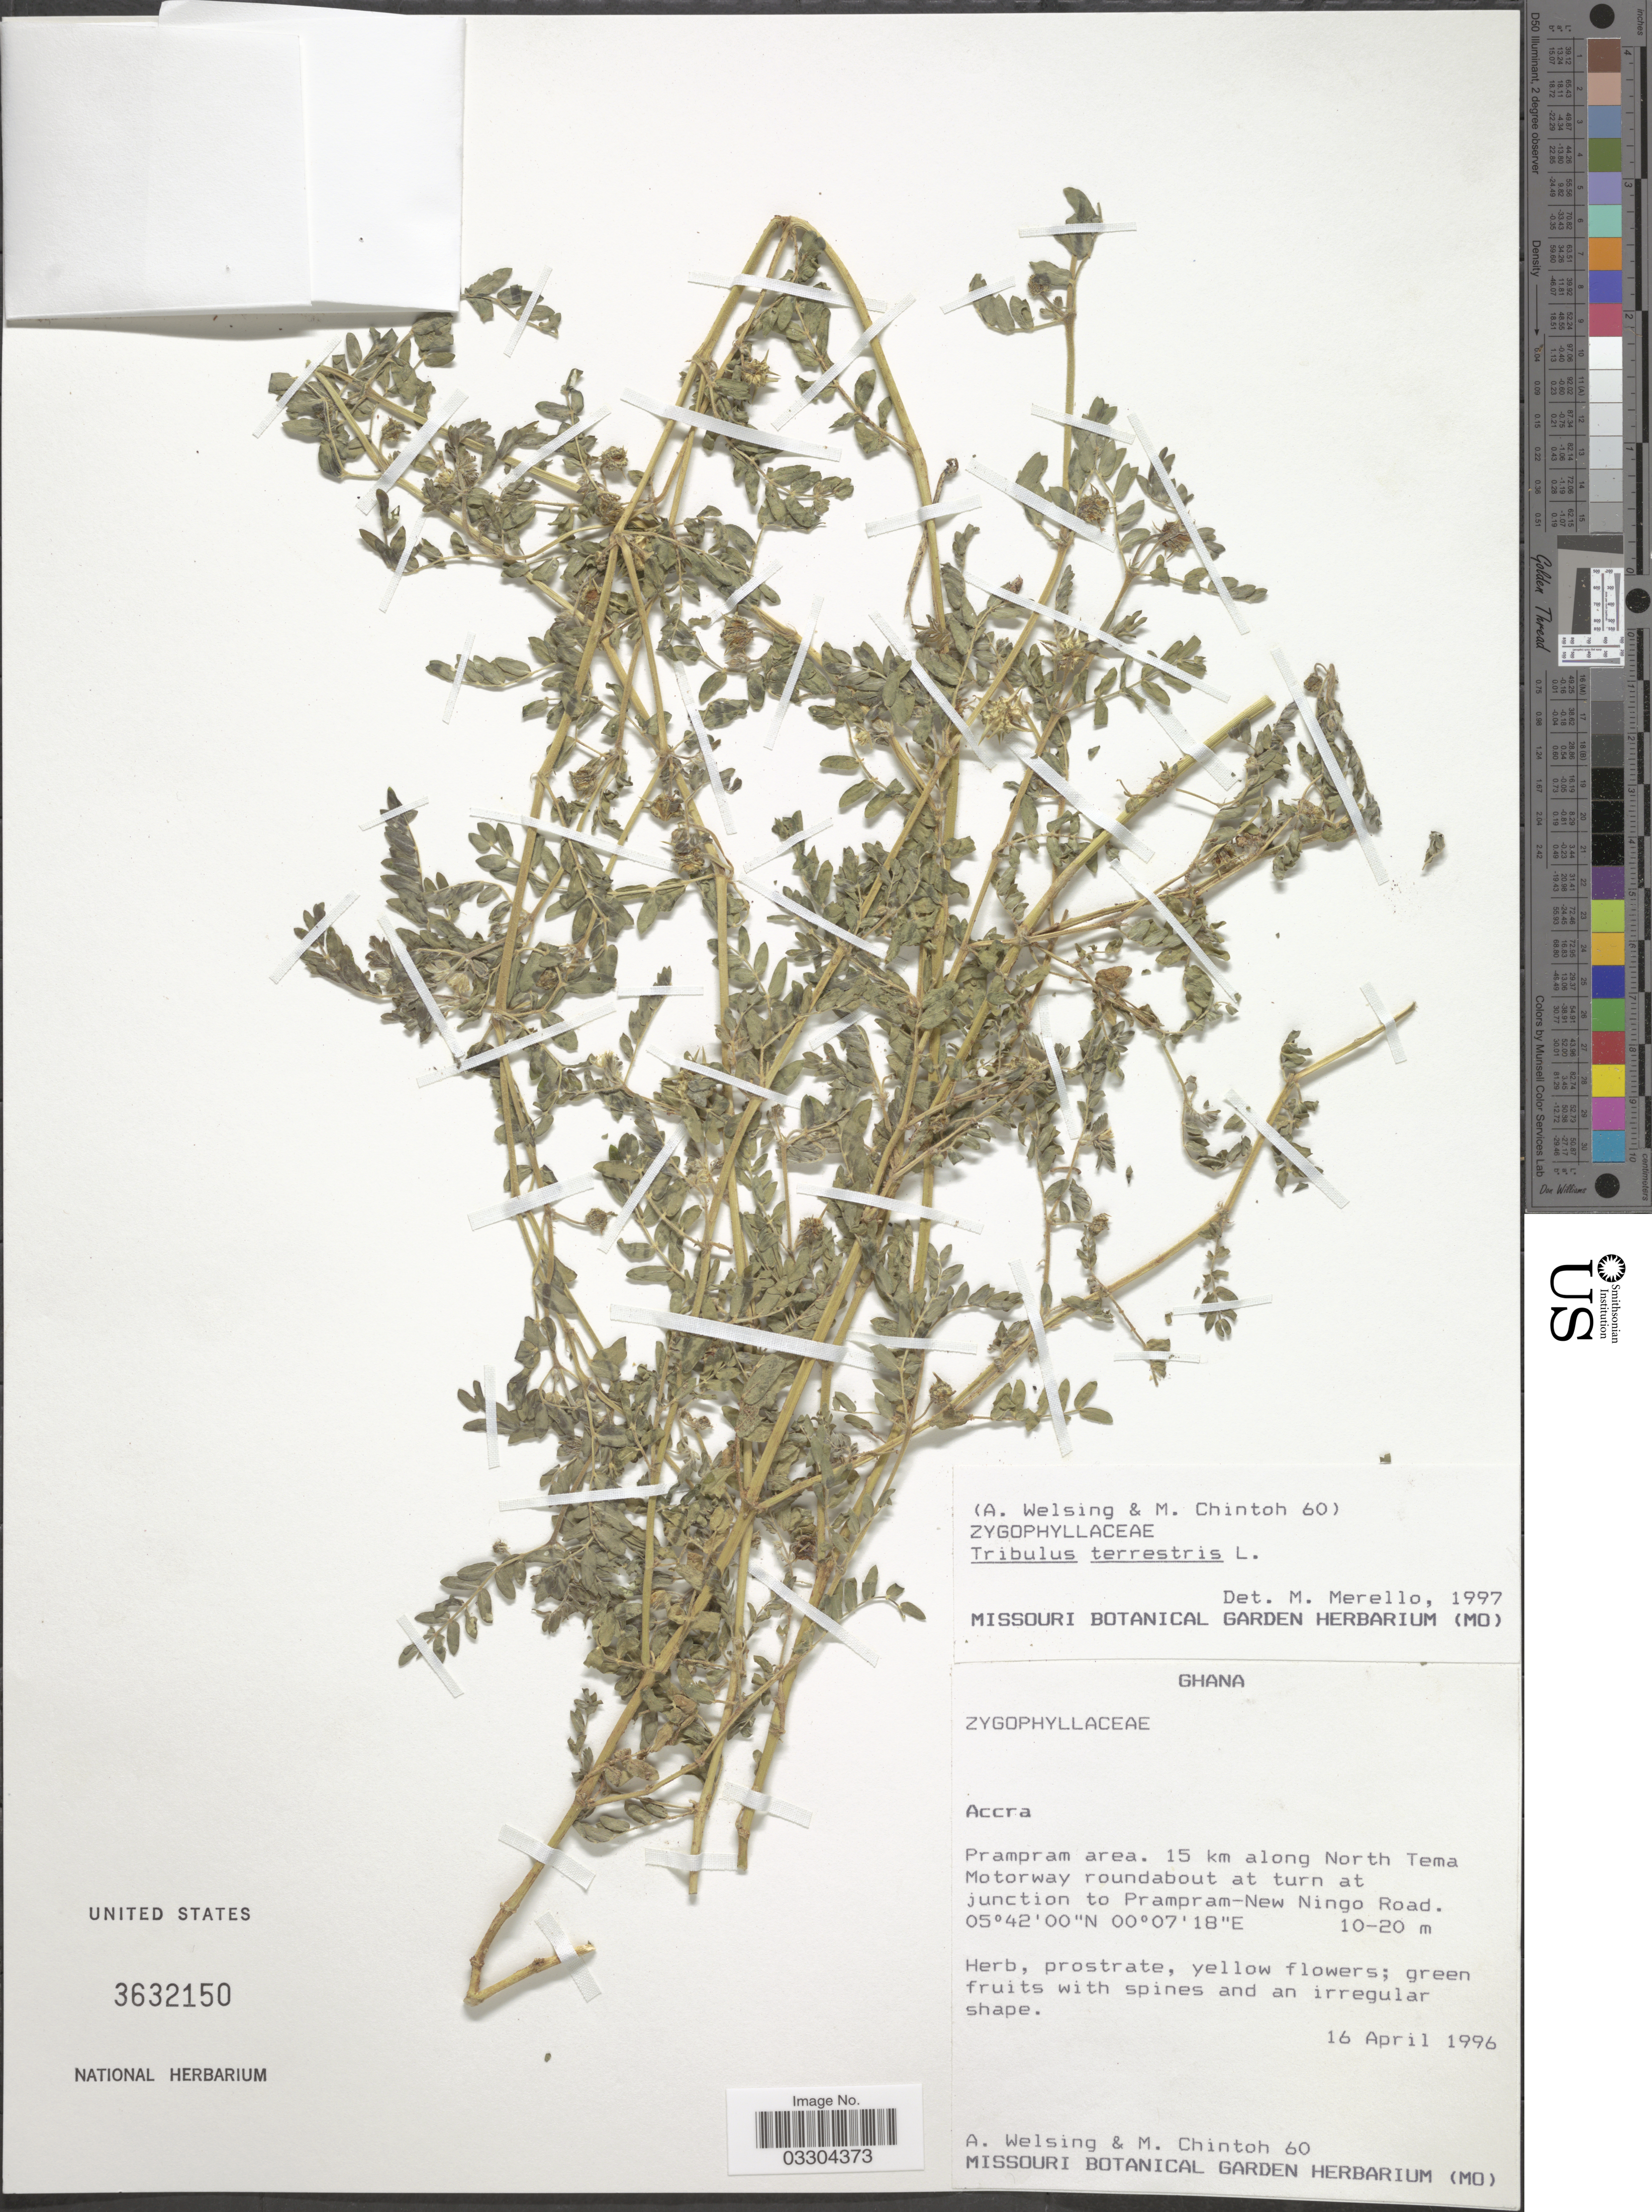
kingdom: Plantae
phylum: Tracheophyta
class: Magnoliopsida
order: Zygophyllales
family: Zygophyllaceae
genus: Tribulus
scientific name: Tribulus terrestris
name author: L.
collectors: A. Welsing & M. Chintoh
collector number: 60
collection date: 1996-04-16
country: Ghana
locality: Accra. Prampram area. 15 km along North Tema Motorway roundabout at turn at junction to Prampram-New Ningo Road.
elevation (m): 10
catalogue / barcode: US 3632150